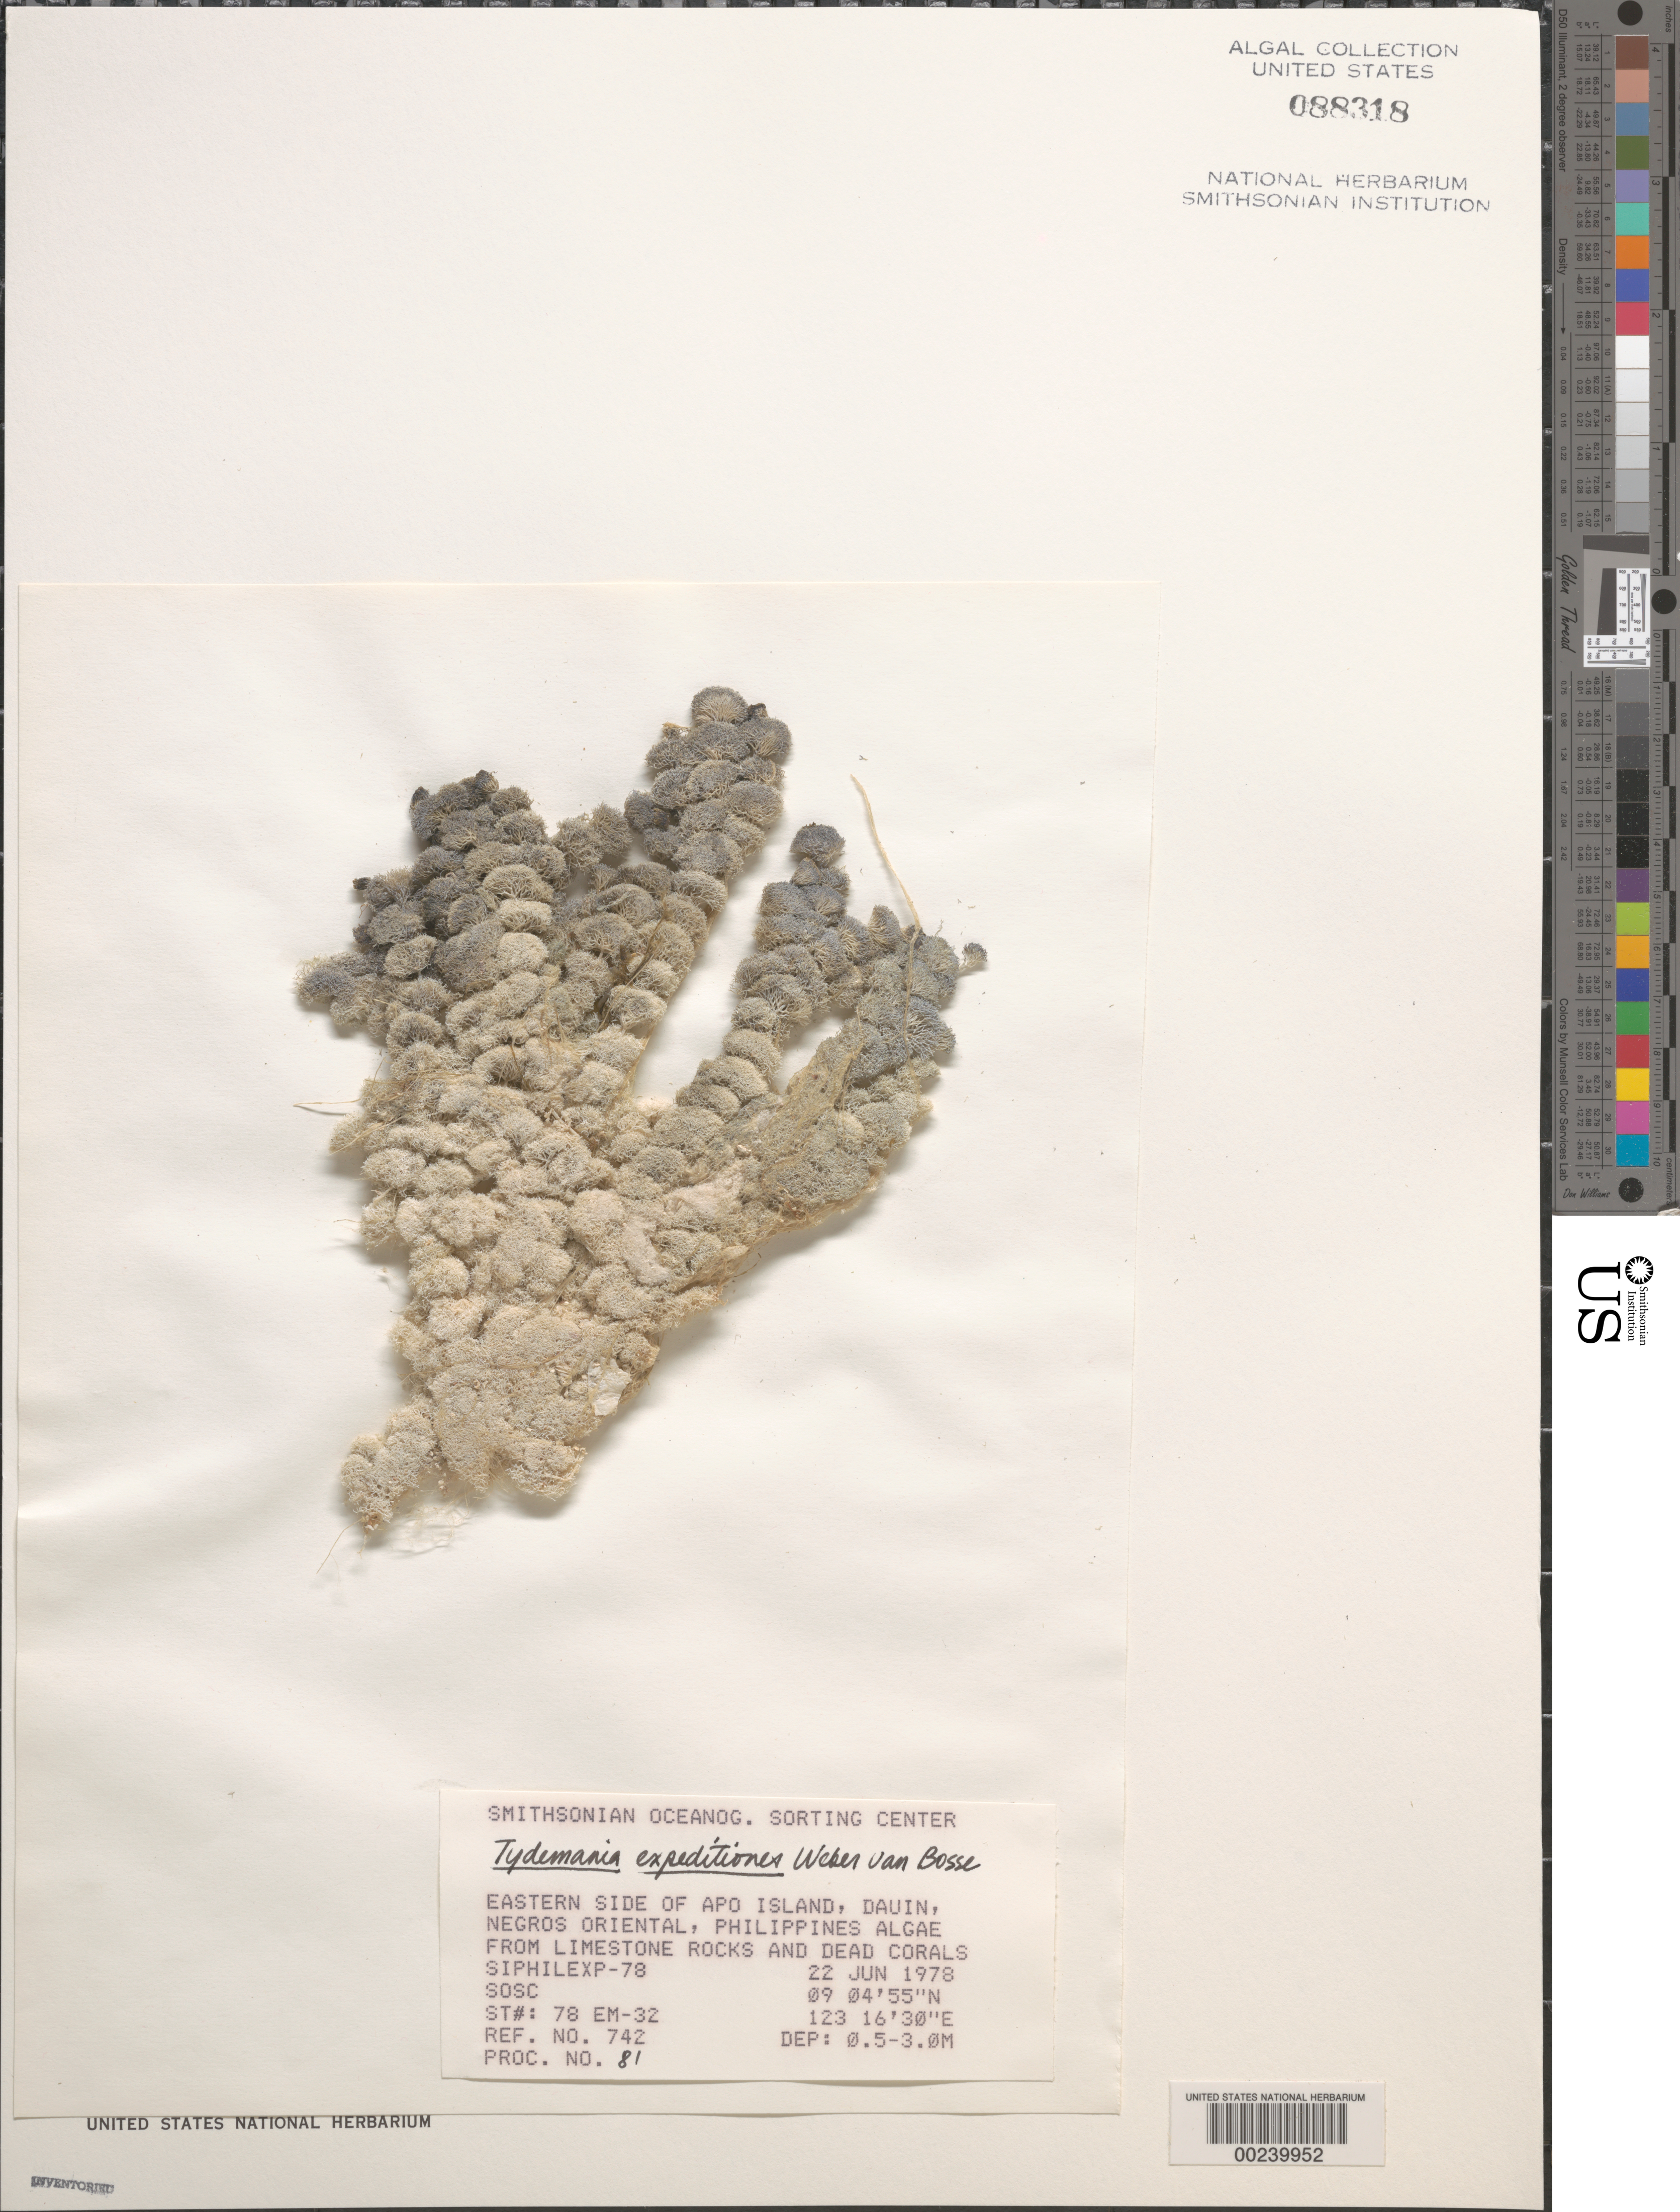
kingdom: Plantae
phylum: Chlorophyta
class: Ulvophyceae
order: Bryopsidales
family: Udoteaceae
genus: Tydemania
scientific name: Tydemania expeditionis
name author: Weber Bosse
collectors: SOSC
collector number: Station 78 Em-32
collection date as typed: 22 Jun 1978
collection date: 1978-06-22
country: Philippines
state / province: Central Visayas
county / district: Negros Oriental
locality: Apo island, dauin, negros oriental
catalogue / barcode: US 88318